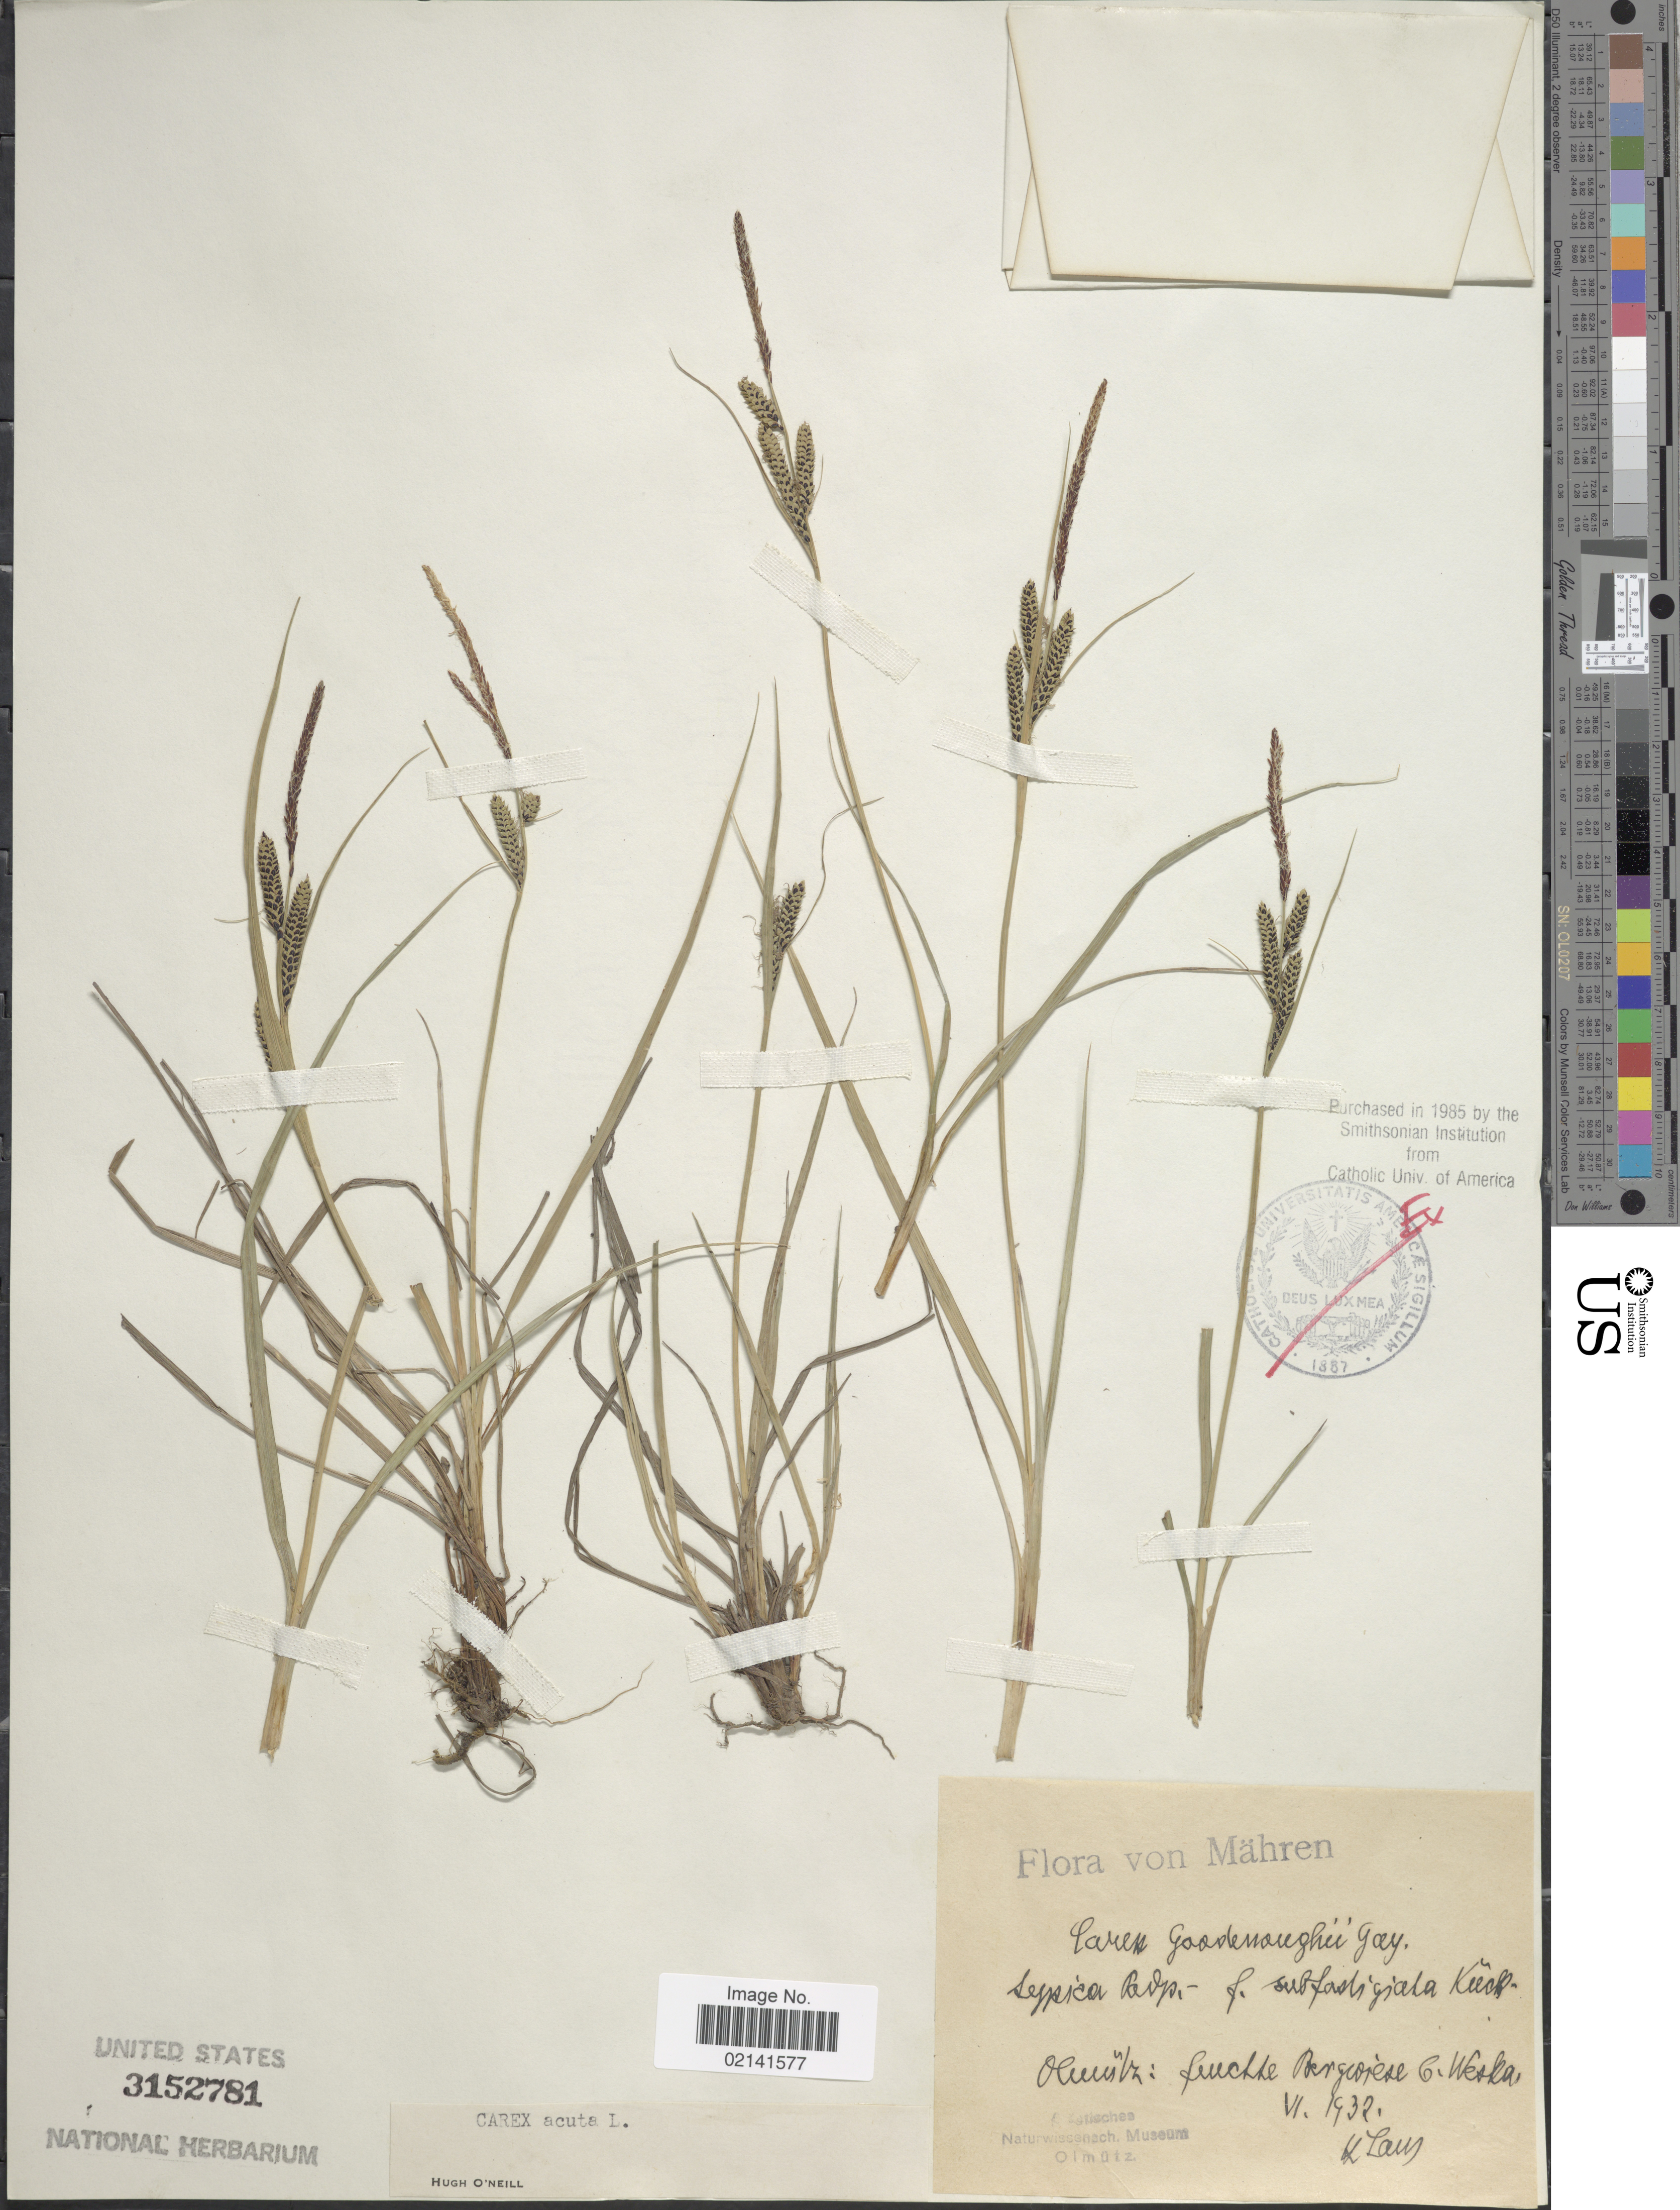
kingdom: Plantae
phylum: Tracheophyta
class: Liliopsida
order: Poales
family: Cyperaceae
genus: Carex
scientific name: Carex acuta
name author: L.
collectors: A. Laus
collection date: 1932-06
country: Czechia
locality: Von Mahren, Olmutz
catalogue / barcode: US 3152781